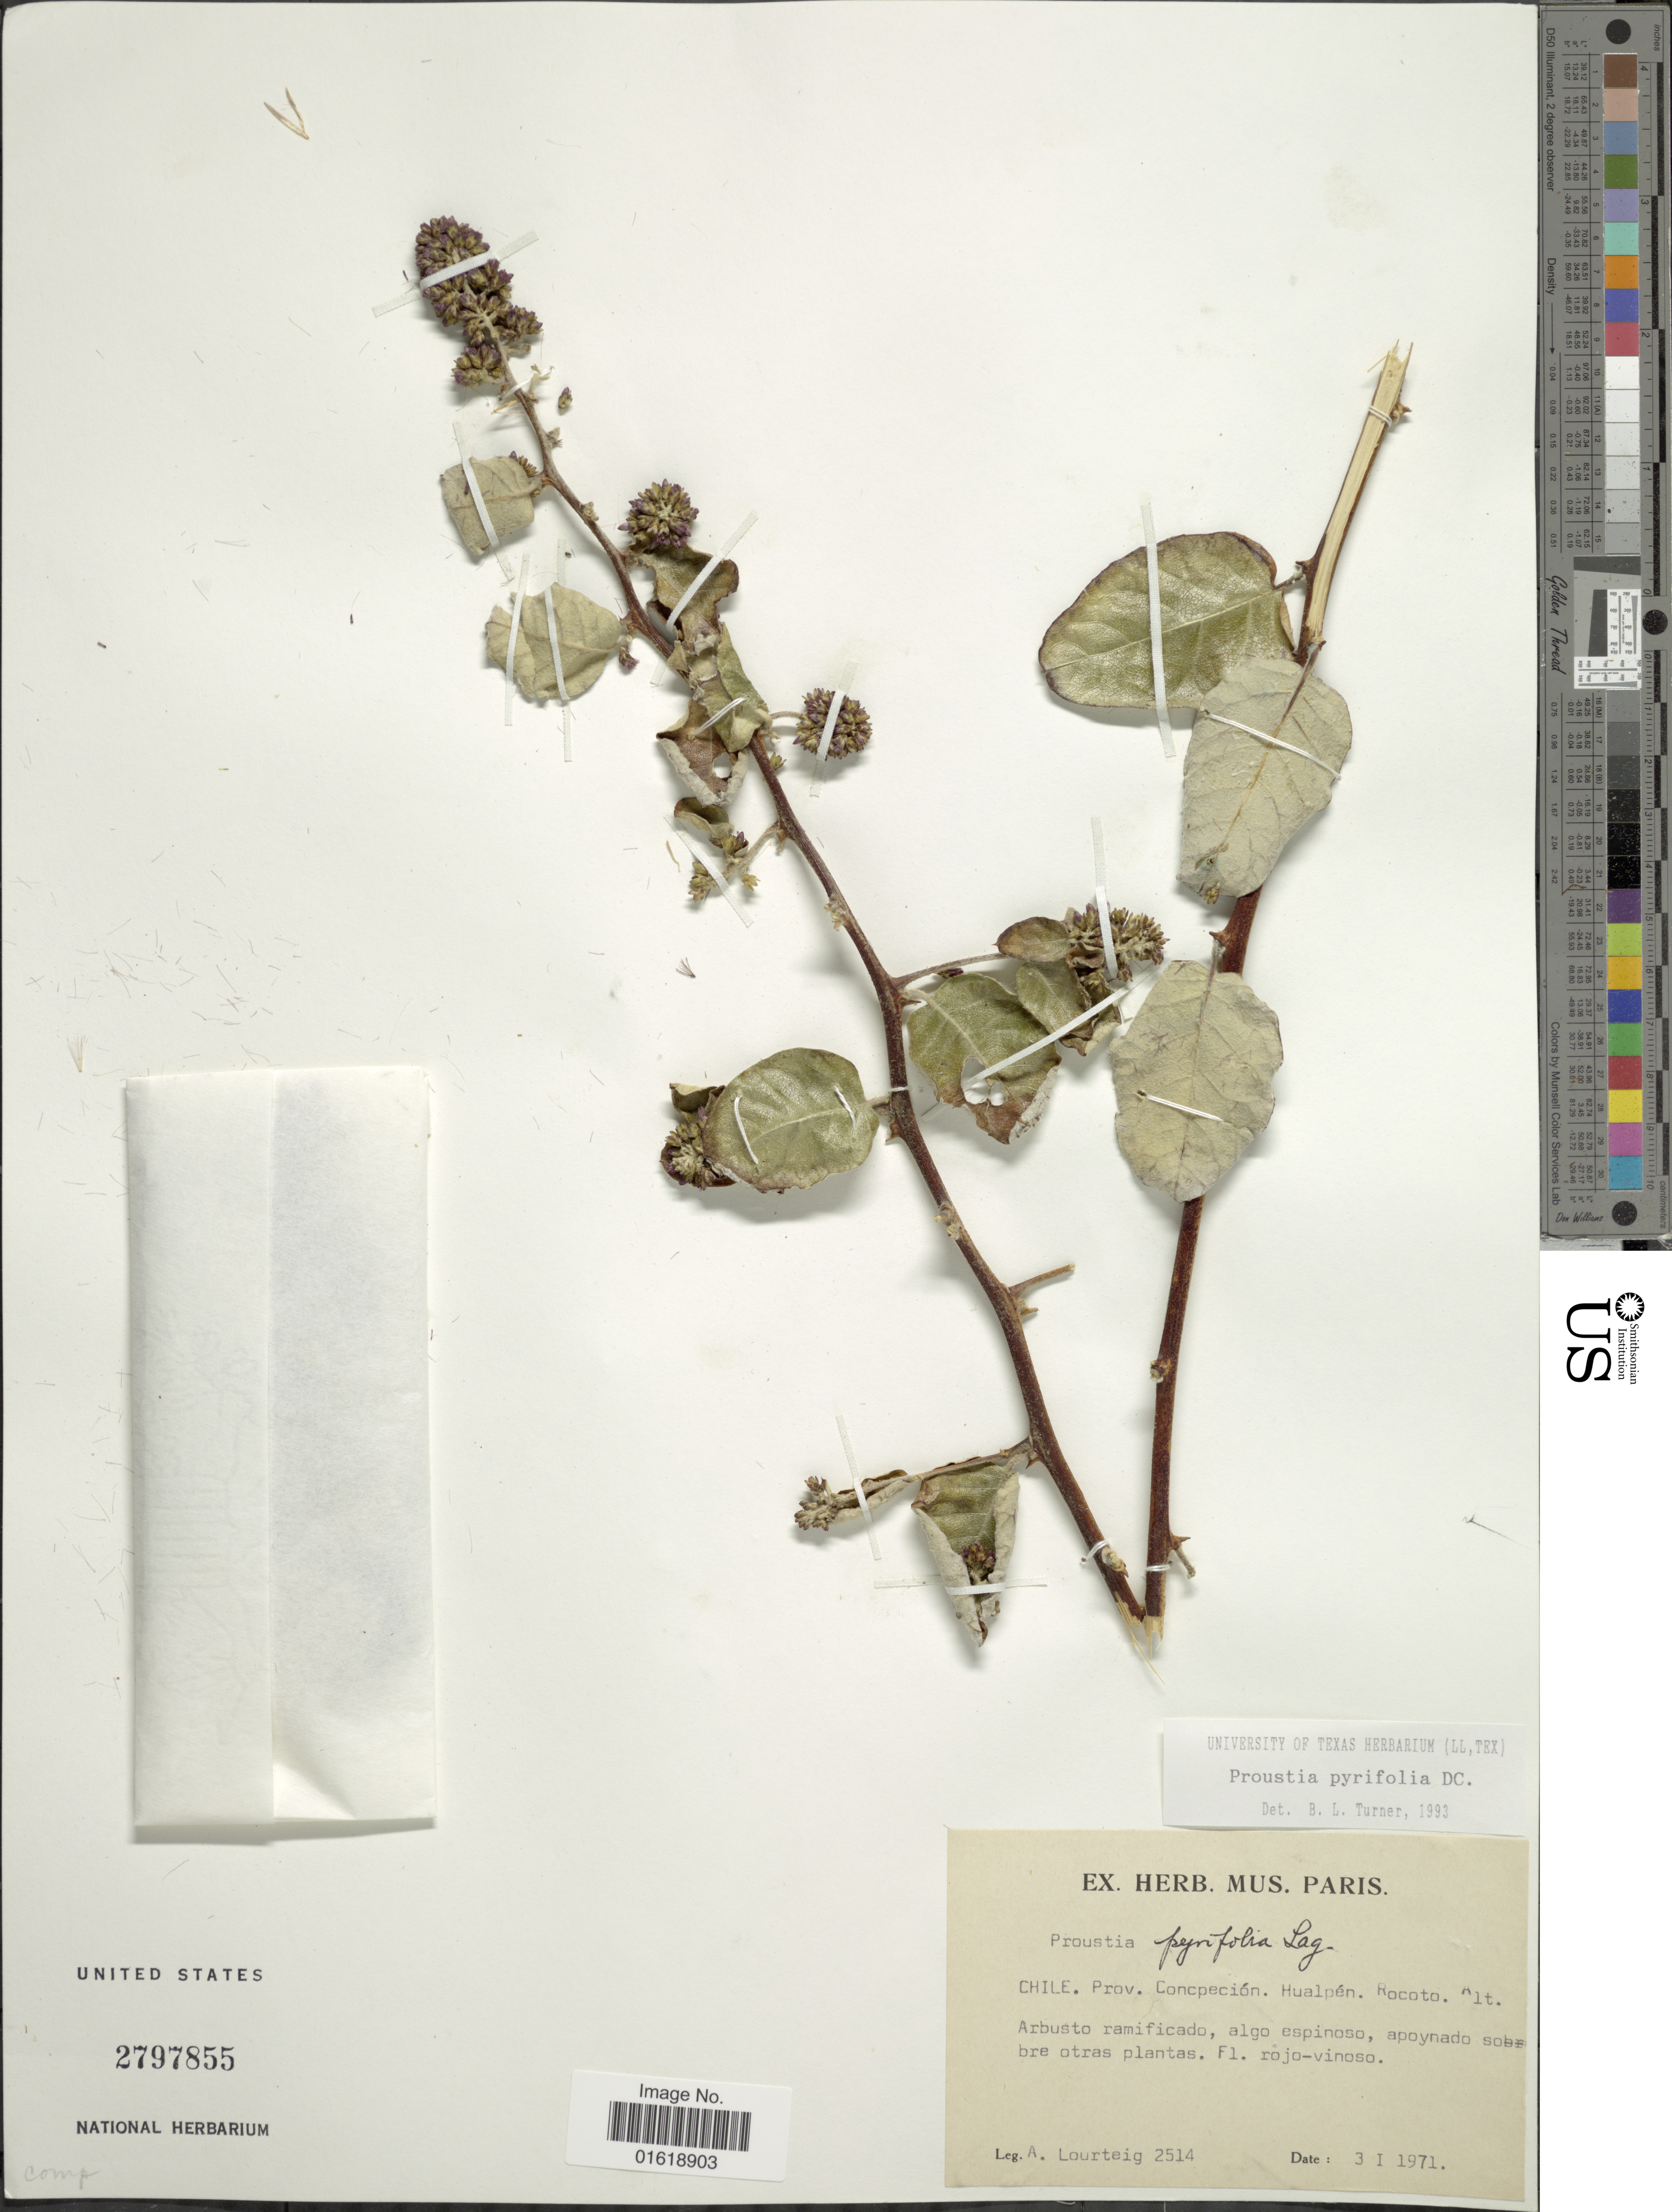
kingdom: Plantae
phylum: Tracheophyta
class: Magnoliopsida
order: Asterales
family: Asteraceae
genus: Proustia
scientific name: Proustia pyrifolia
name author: DC.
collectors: A. Lourteig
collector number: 2514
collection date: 1971-01-03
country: Chile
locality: Chile. Prov. Concepción. Hualpén. Rocoto.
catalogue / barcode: US 2797855